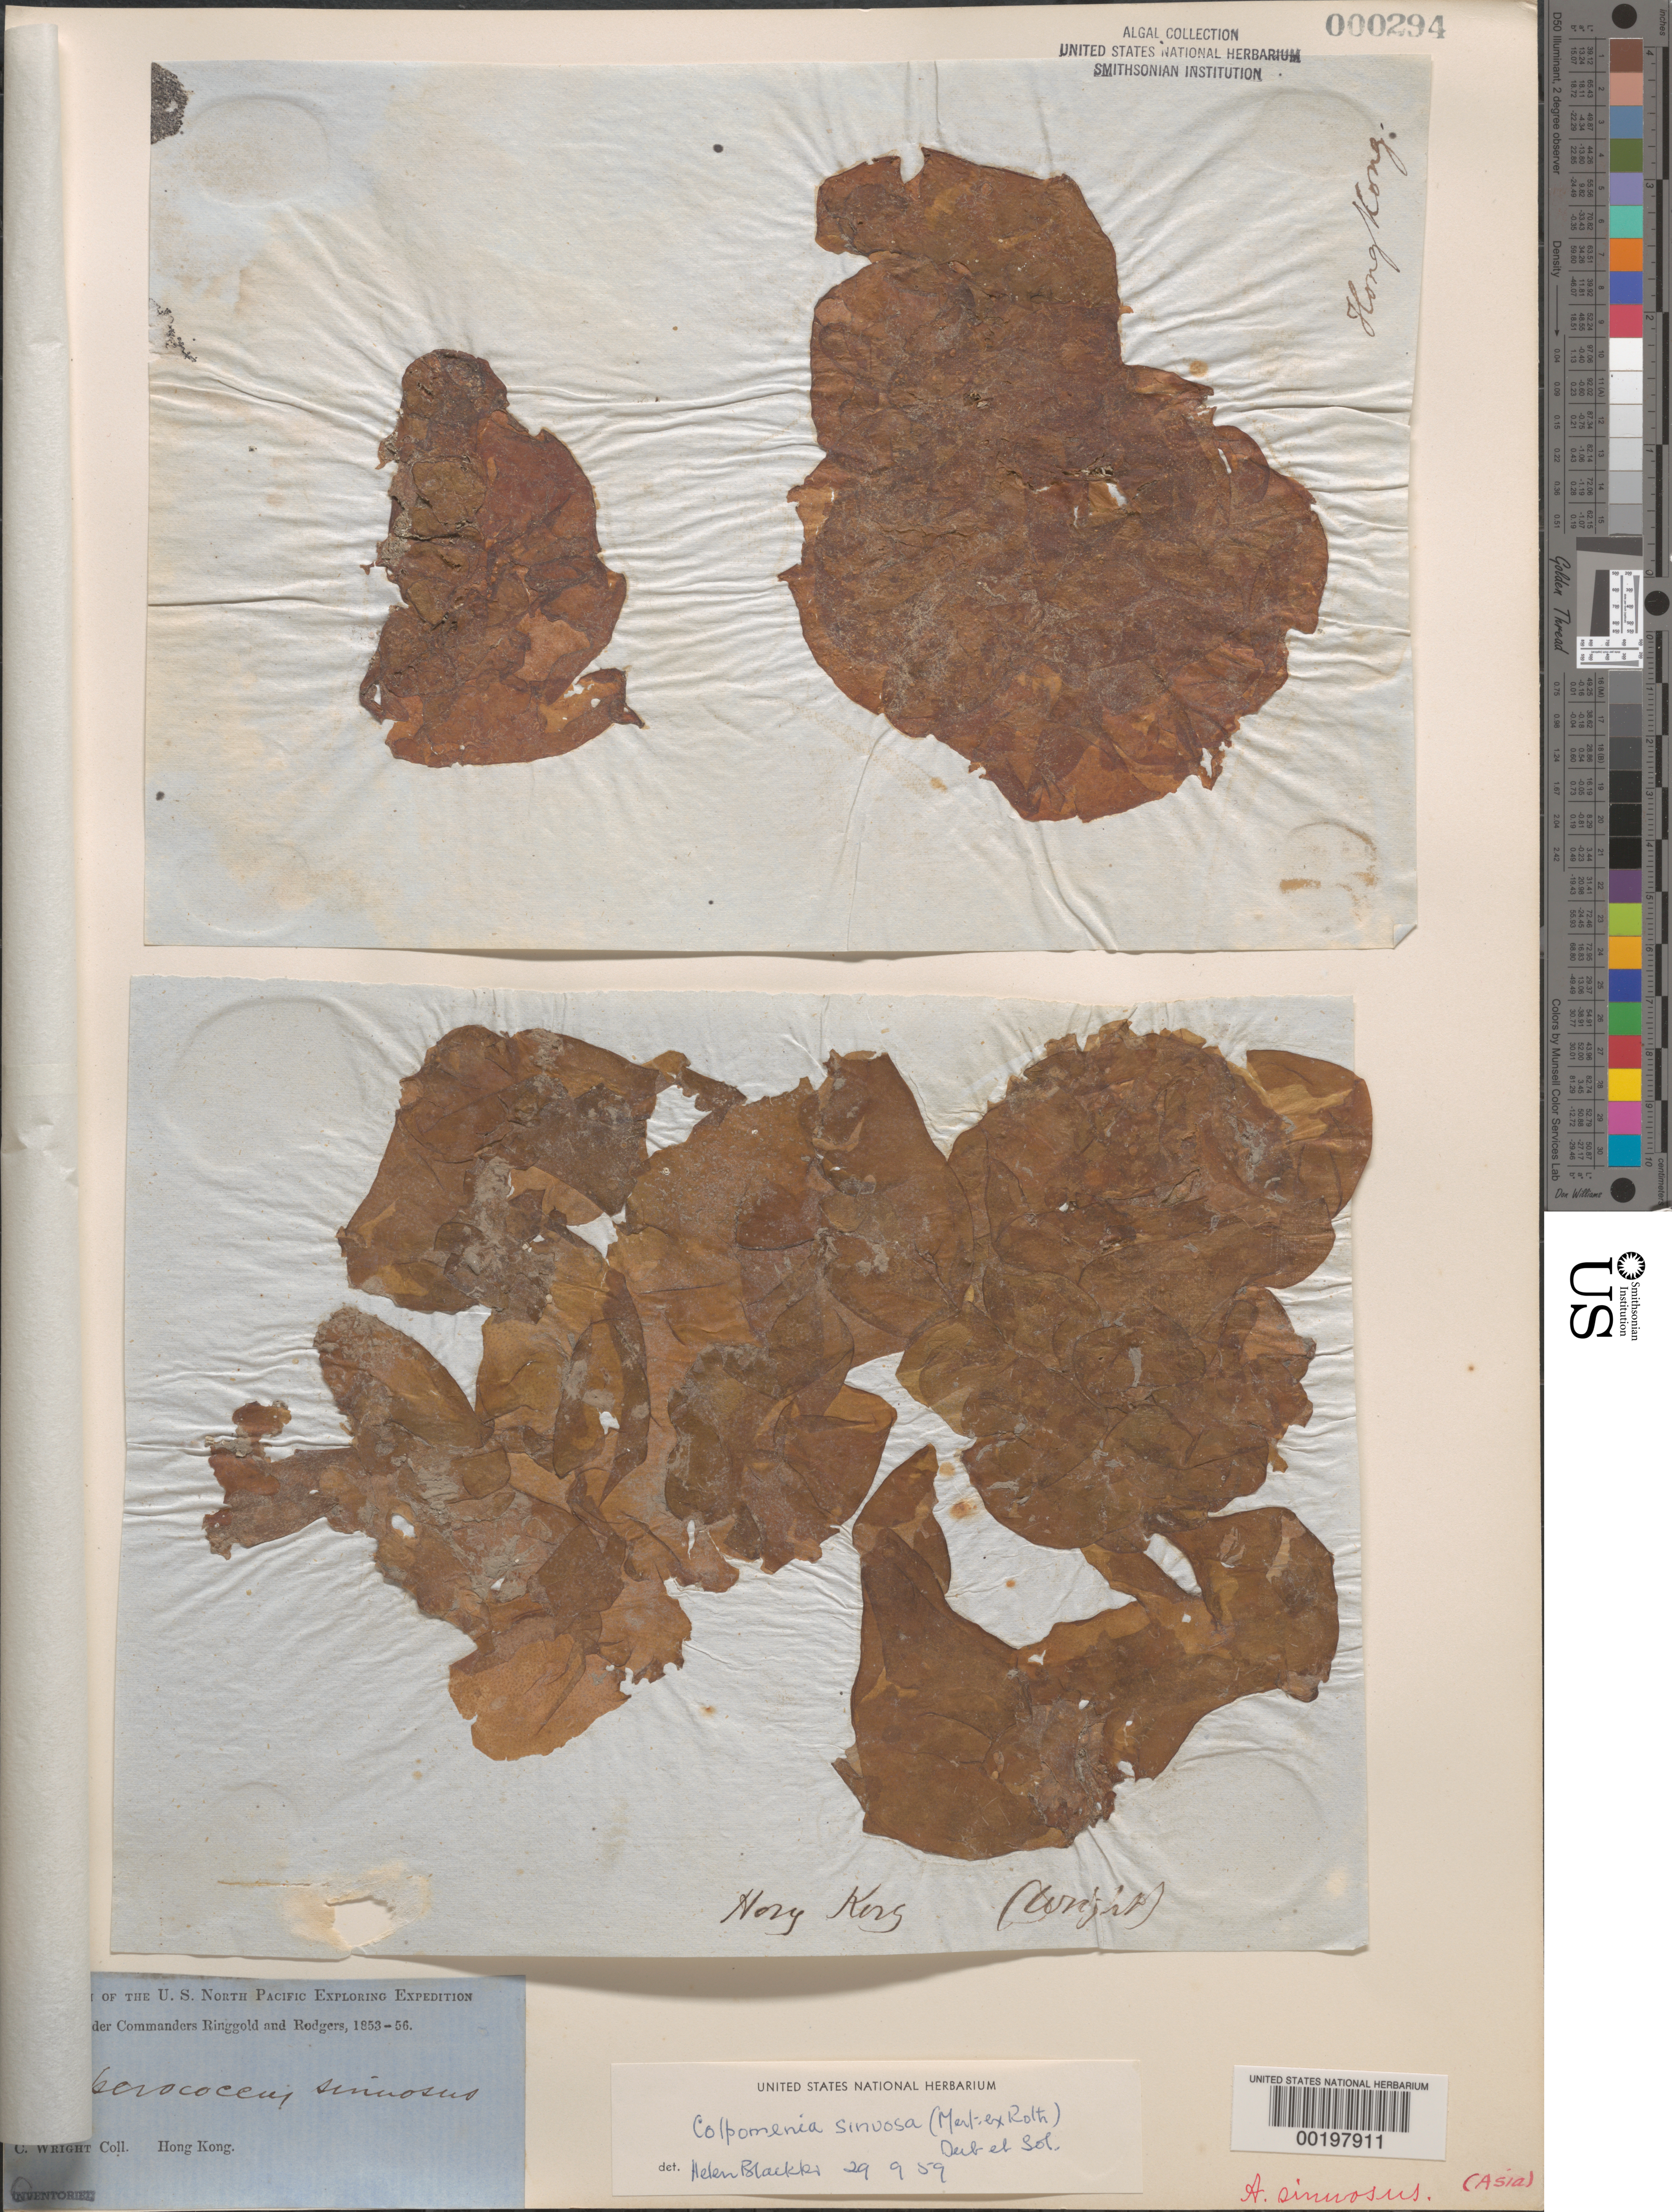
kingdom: Chromista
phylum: Ochrophyta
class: Phaeophyceae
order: Scytosiphonales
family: Scytosiphonaceae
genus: Colpomenia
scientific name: Colpomenia sinuosa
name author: (K. Mert. ex Roth) Derbes & Solier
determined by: Blackler, H.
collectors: C. Wright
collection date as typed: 1854 OR -- --- 1855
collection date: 1854 or 1855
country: China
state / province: Hong Kong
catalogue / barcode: US 294